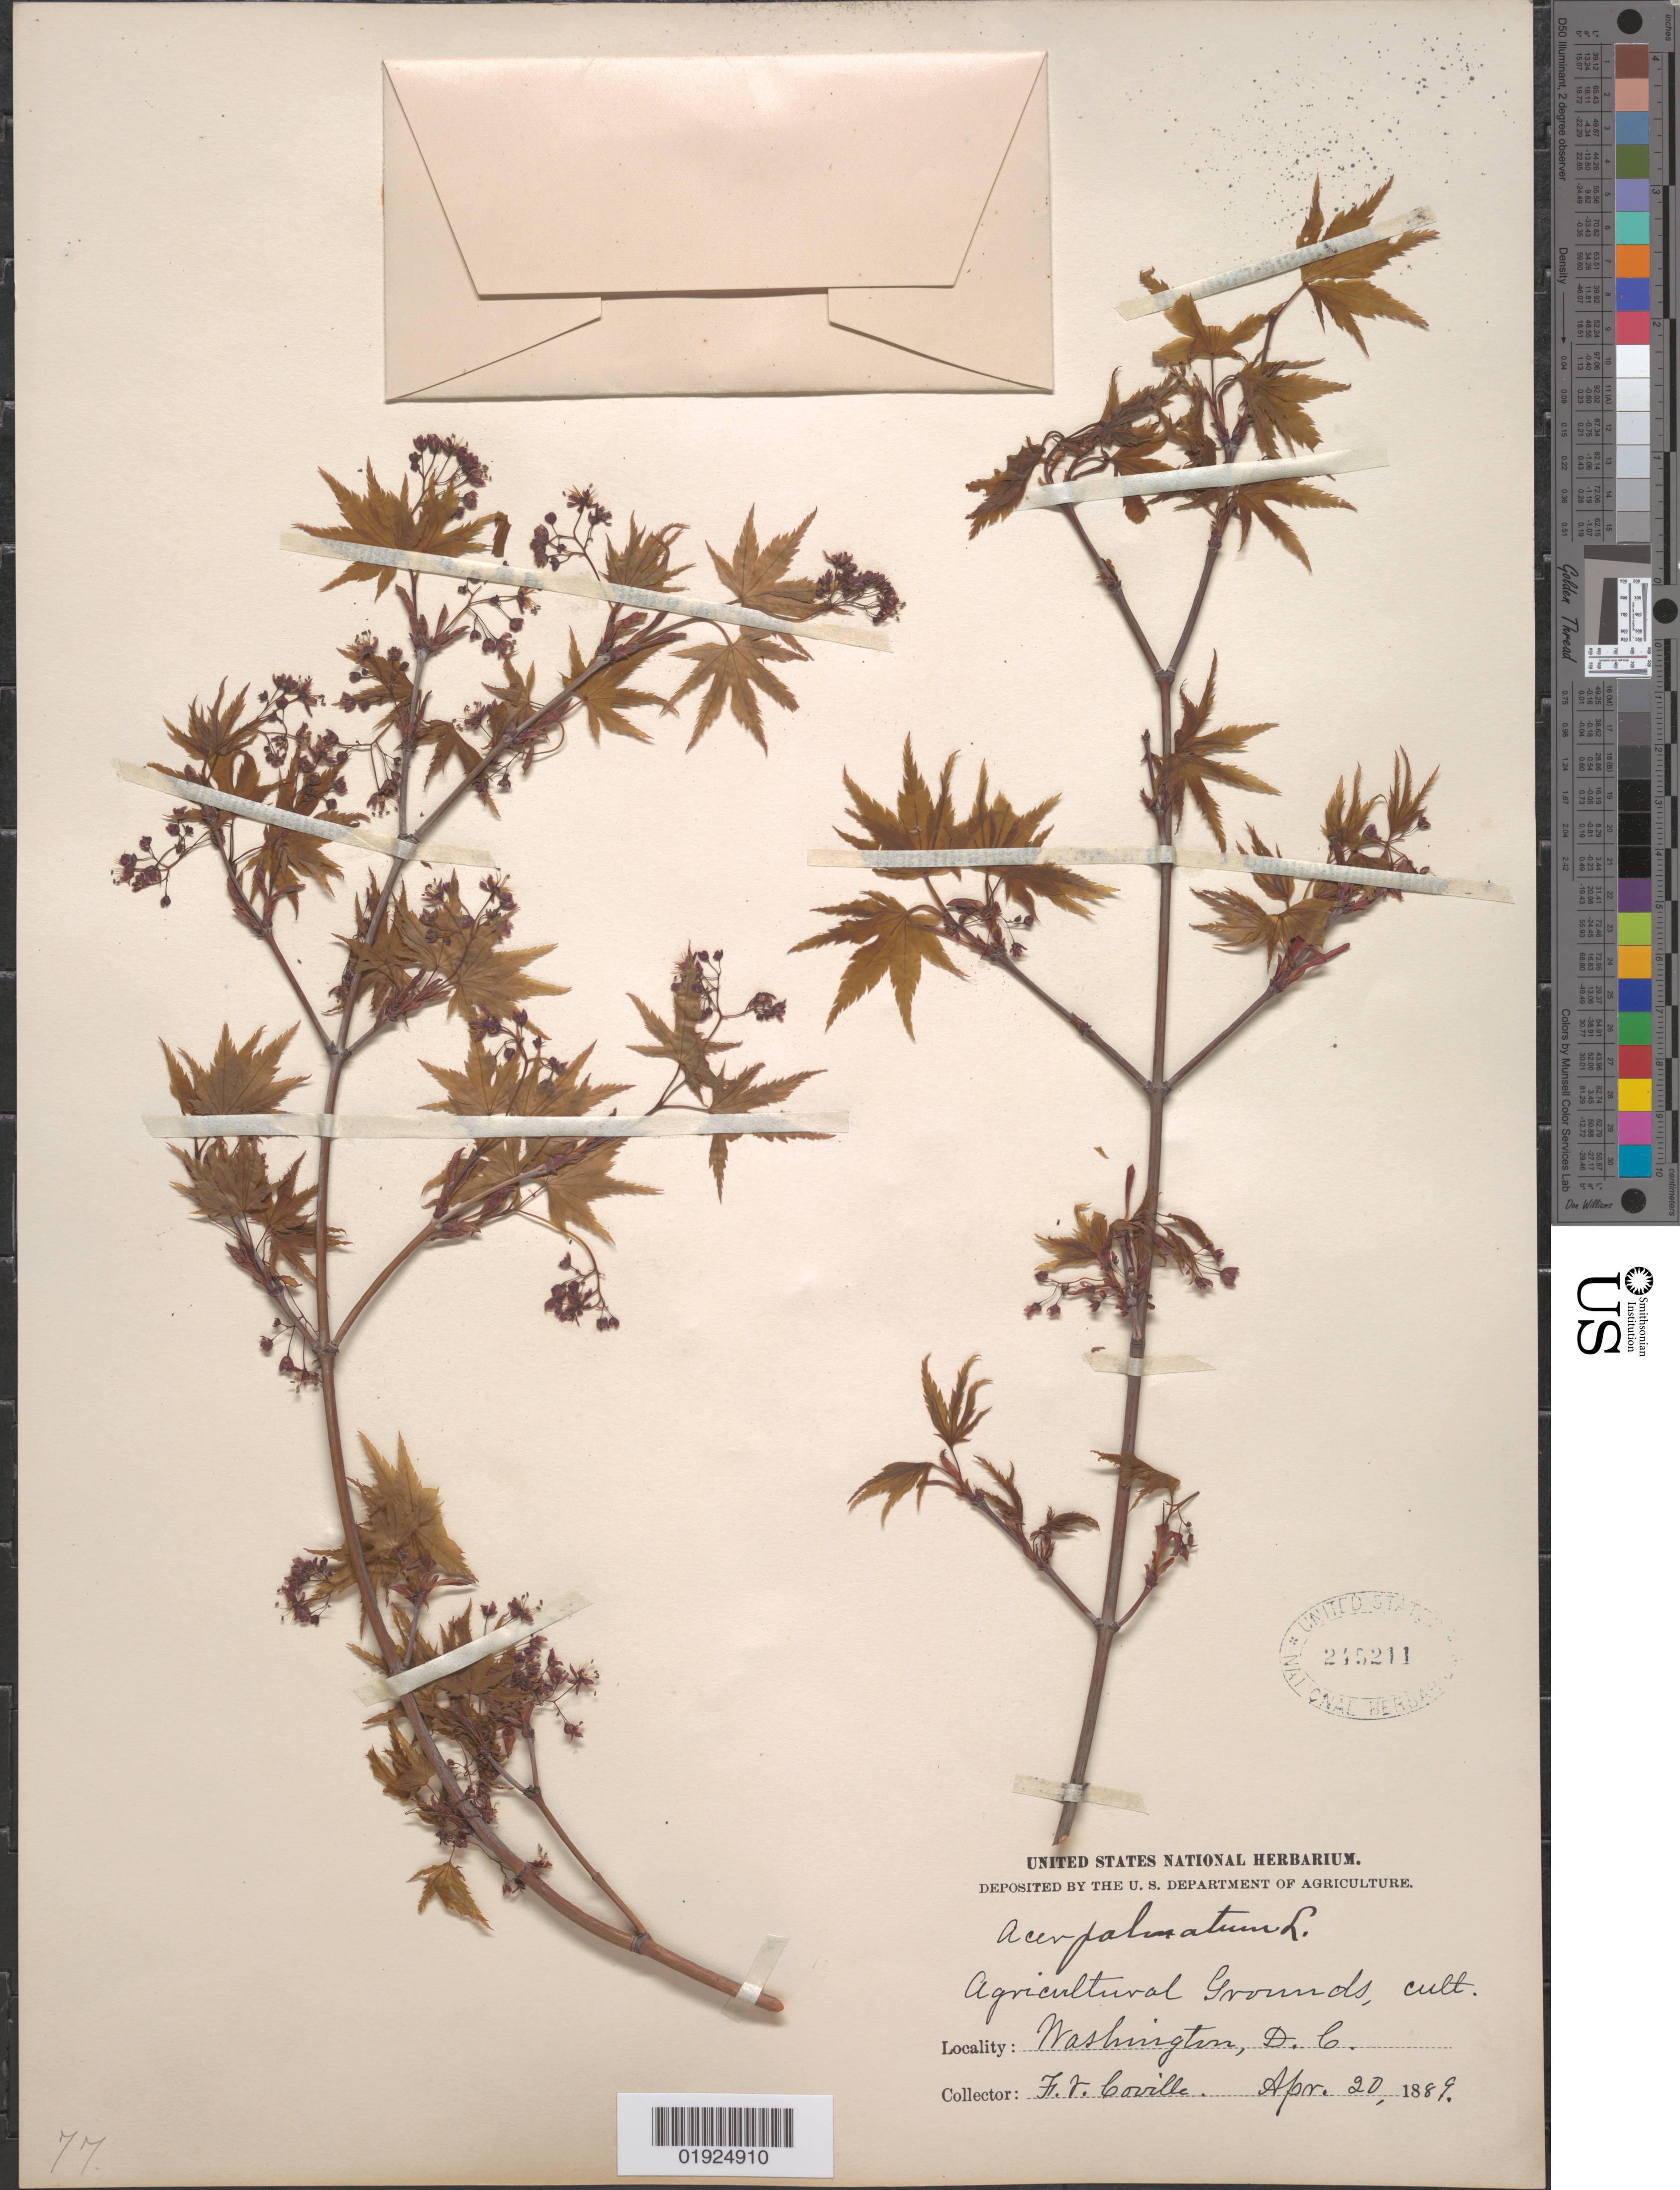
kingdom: Plantae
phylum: Tracheophyta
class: Magnoliopsida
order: Sapindales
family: Sapindaceae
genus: Acer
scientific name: Acer palmatum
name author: Thunb.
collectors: F. V. Coville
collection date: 1889-04-20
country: United States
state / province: District of Columbia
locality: Agricultural Grounds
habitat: Agricultural grounds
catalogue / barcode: US 245211